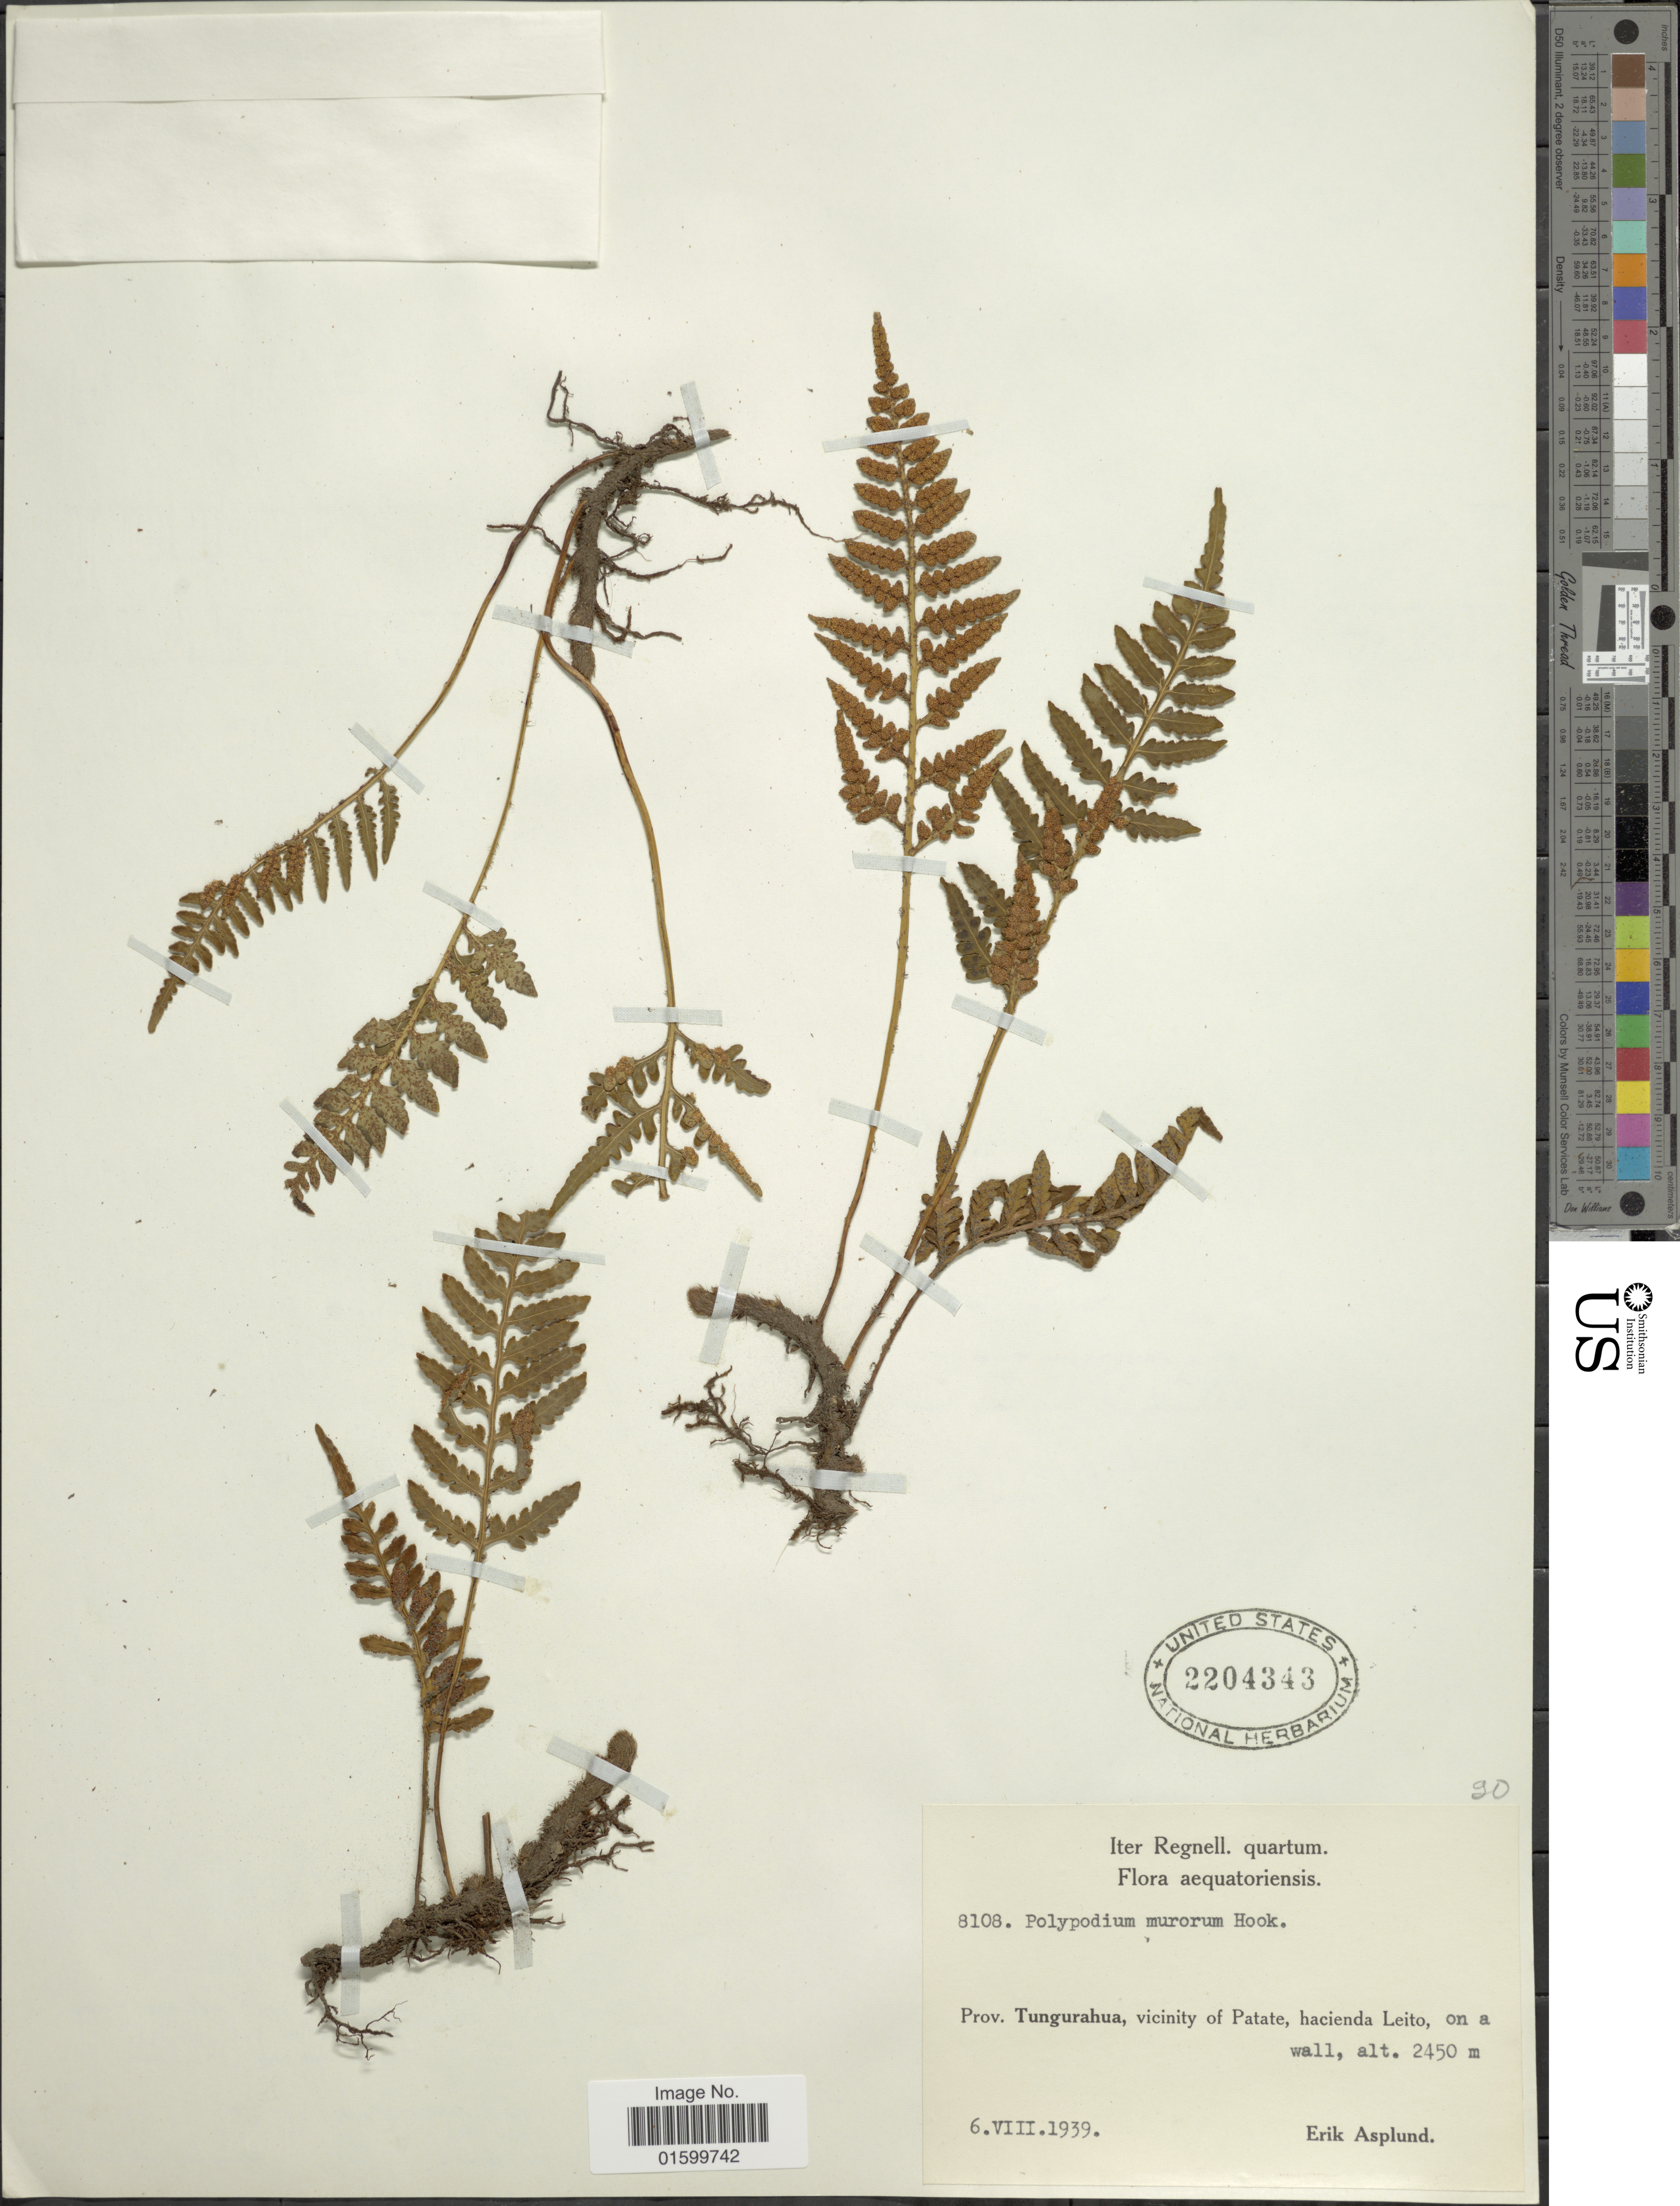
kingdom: Plantae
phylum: Tracheophyta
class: Polypodiopsida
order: Polypodiales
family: Polypodiaceae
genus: Pleopeltis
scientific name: Pleopeltis murorum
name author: (Hook.) A.R. Sm. & Tejero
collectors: E. Asplund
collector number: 8108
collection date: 1939-08-06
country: Ecuador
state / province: Tungurahua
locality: Aequatoriensis, Prov. Tungurahua, vicinity of Patate, hacienda Leito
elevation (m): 2450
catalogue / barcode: US 2204243